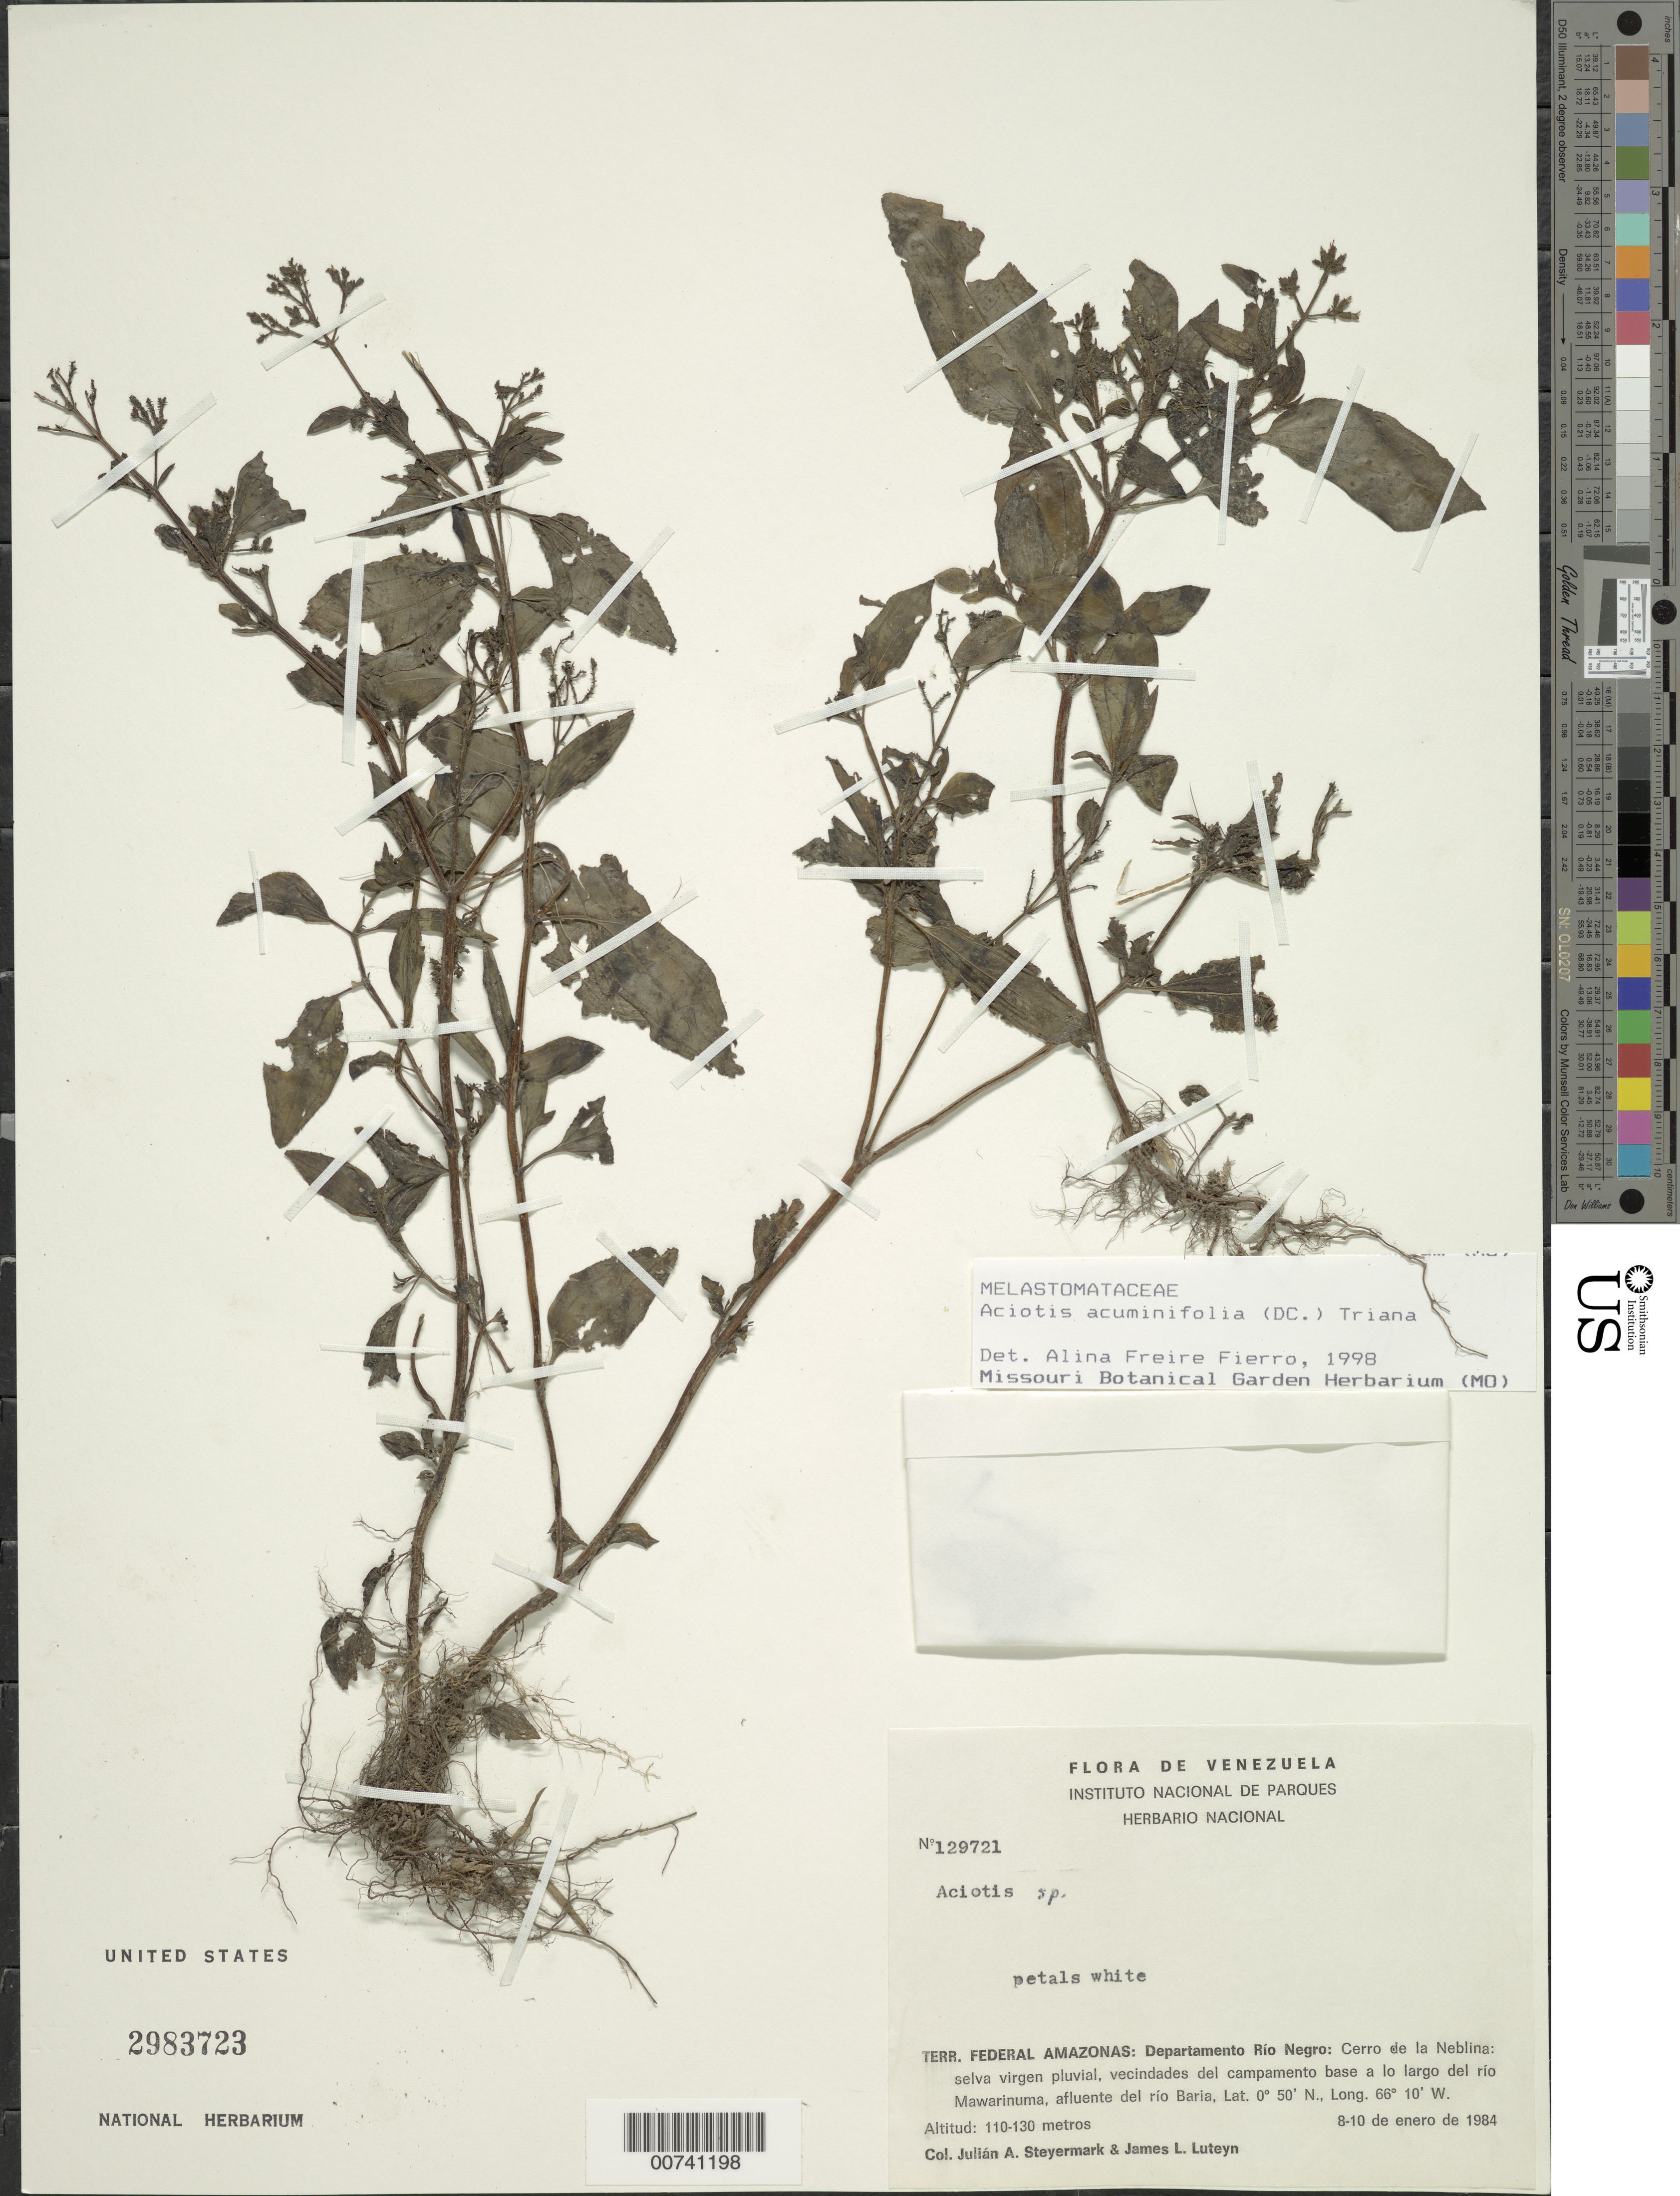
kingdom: Plantae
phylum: Tracheophyta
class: Magnoliopsida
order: Myrtales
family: Melastomataceae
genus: Aciotis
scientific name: Aciotis acuminifolia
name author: (Mart. ex DC.) Triana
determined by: Freire-Fierro, A.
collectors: J. Steyermark & J. L. Luteyn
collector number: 129721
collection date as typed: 8-Jan-84 to 10-Jan-84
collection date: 1984-01-08/1984-01-10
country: Venezuela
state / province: Amazonas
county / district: Río Negro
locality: Cerro de la Neblina, vecindads del campamento base a lo largo del Río Mawarinuma, afluente del río Barío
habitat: Virgin rainforest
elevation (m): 110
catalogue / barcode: US 2983723